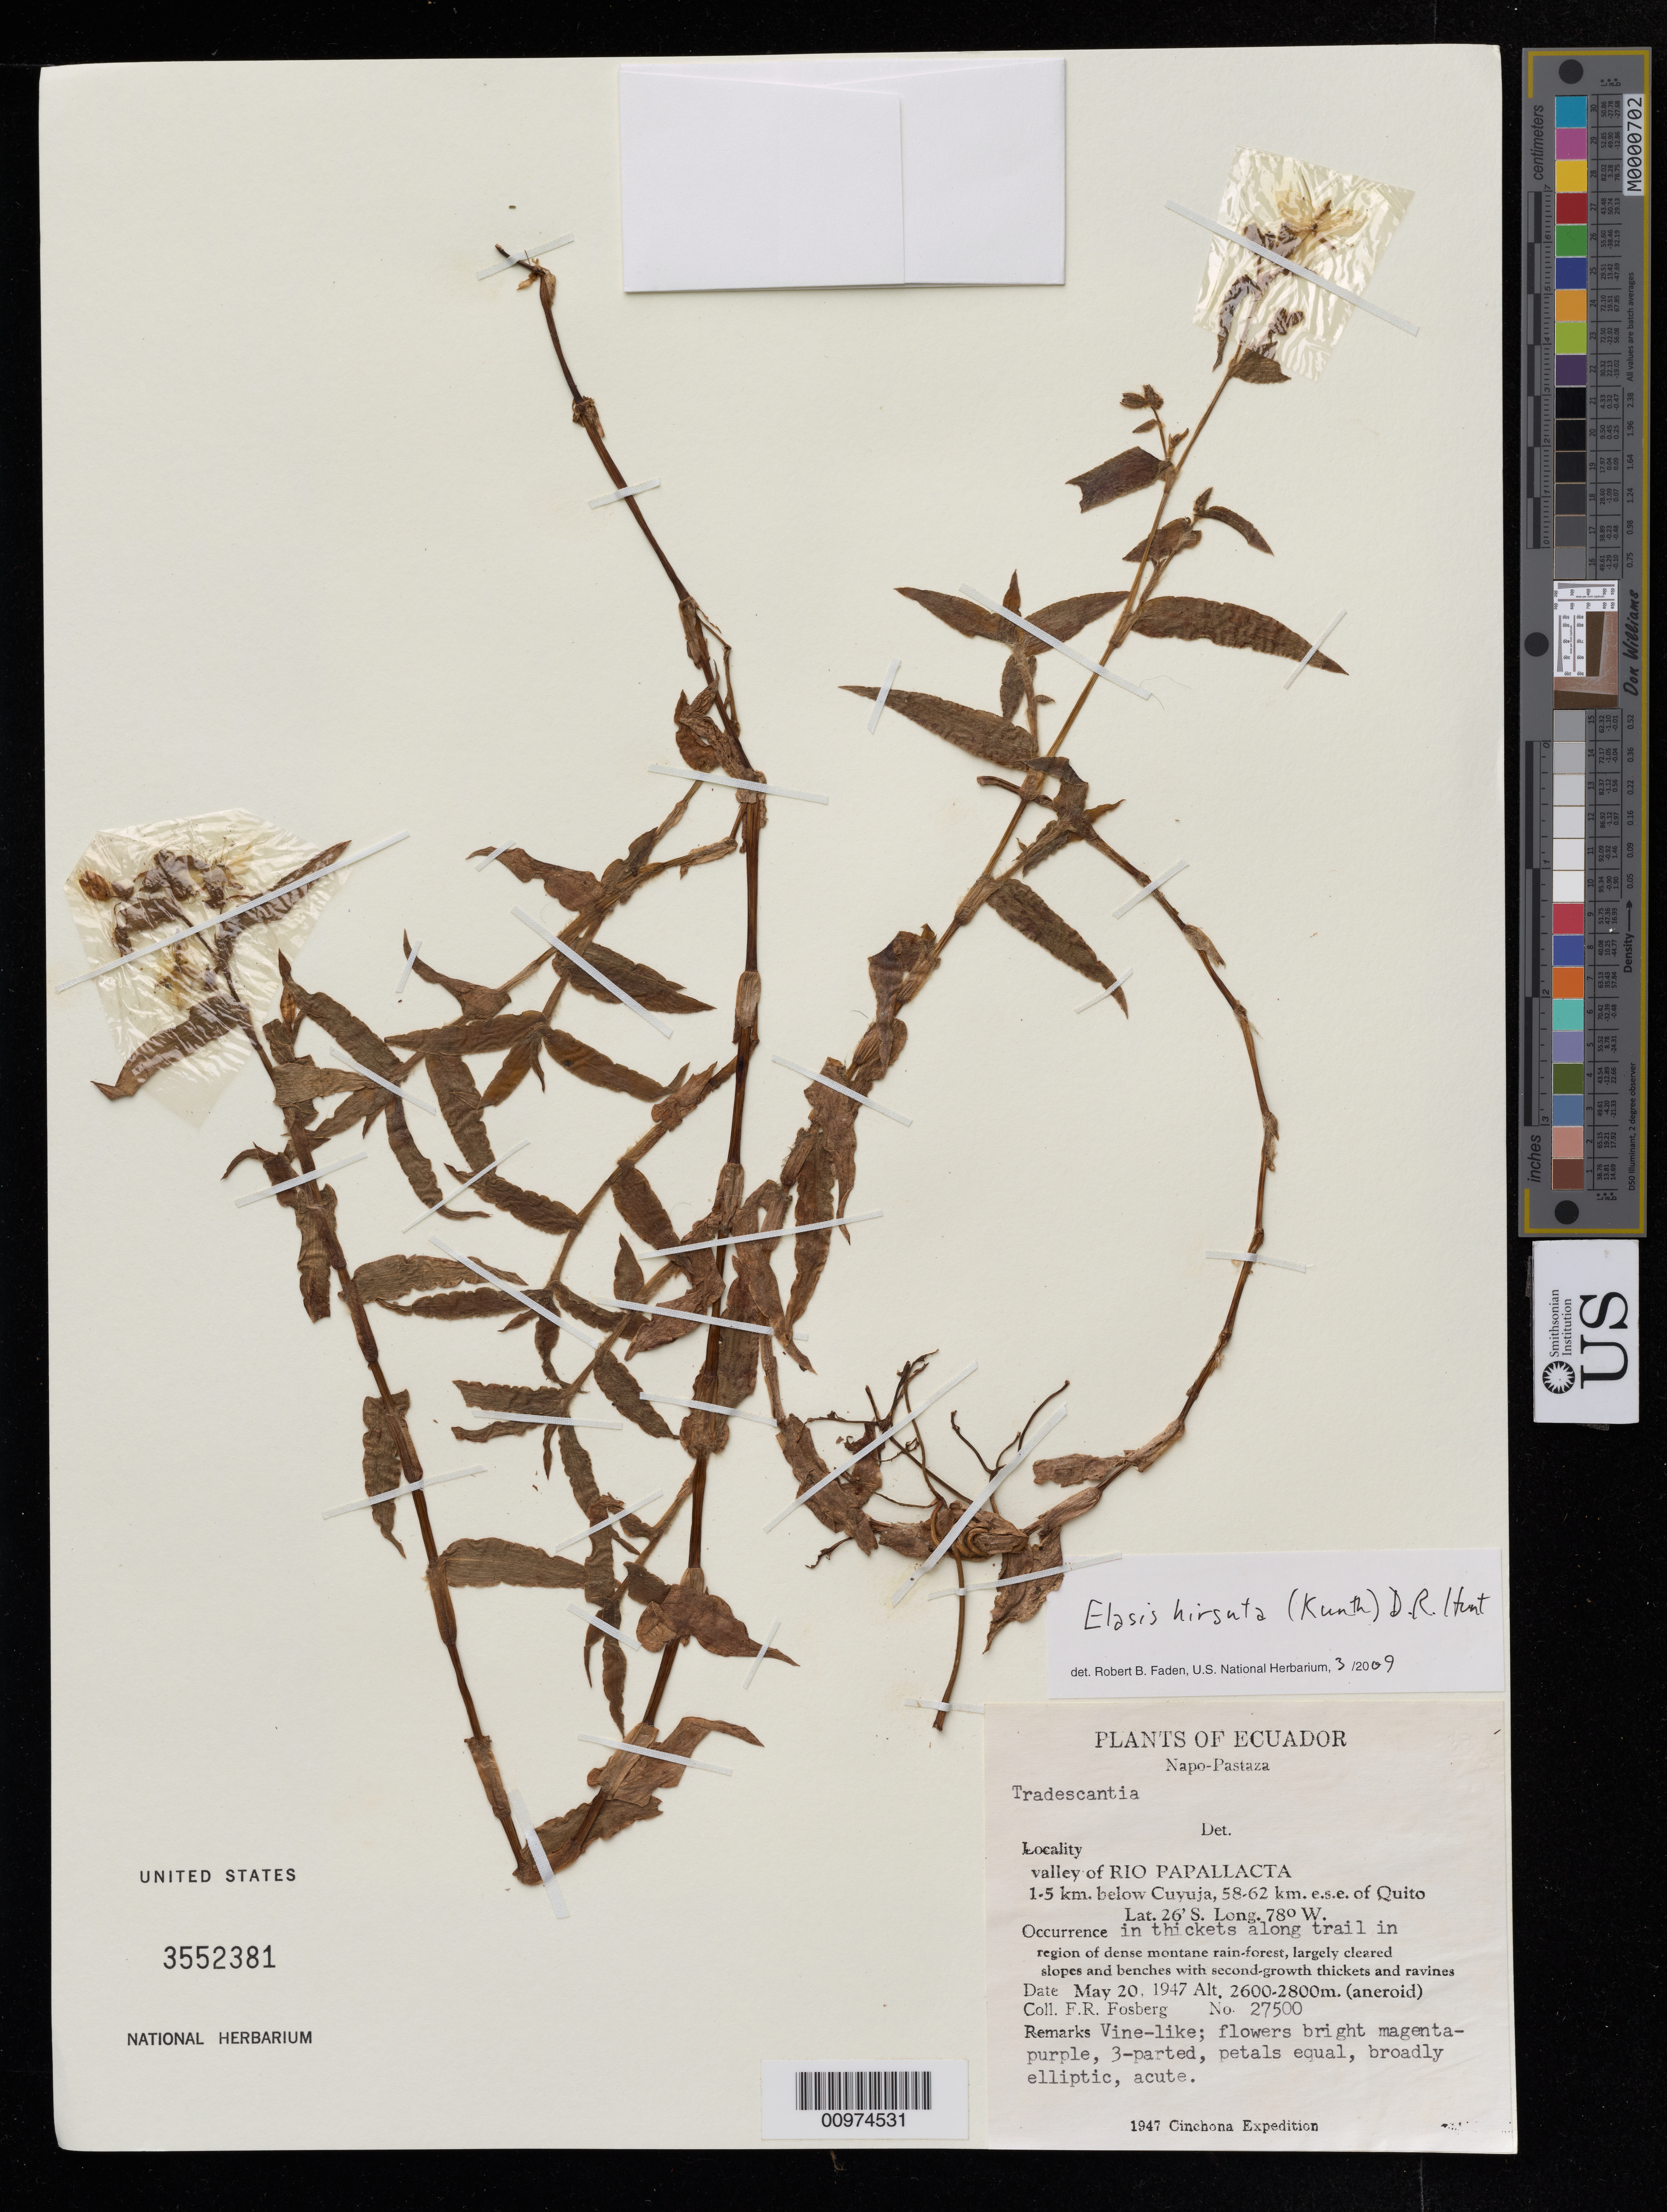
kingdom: Plantae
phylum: Tracheophyta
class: Liliopsida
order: Commelinales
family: Commelinaceae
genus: Elasis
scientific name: Elasis hirsuta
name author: (Kunth) D.R. Hunt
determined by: Faden, Robert B., (US), Smithsonian Institution - National Museum of Natural History (UNITED STATES)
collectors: F. R. Fosberg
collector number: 27500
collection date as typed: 20 May 1947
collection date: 1947-05-20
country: Ecuador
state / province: Napo / Pastaza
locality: valley of Rio Papallacta 1.5 km below Cuyuja, 58-62 km e.s.e. of Quito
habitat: in thickets along trail in region of dense montane rain-forest, largely cleared slopes and benches with second-growth thickets and ravines.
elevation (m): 2600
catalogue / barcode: US 3552381